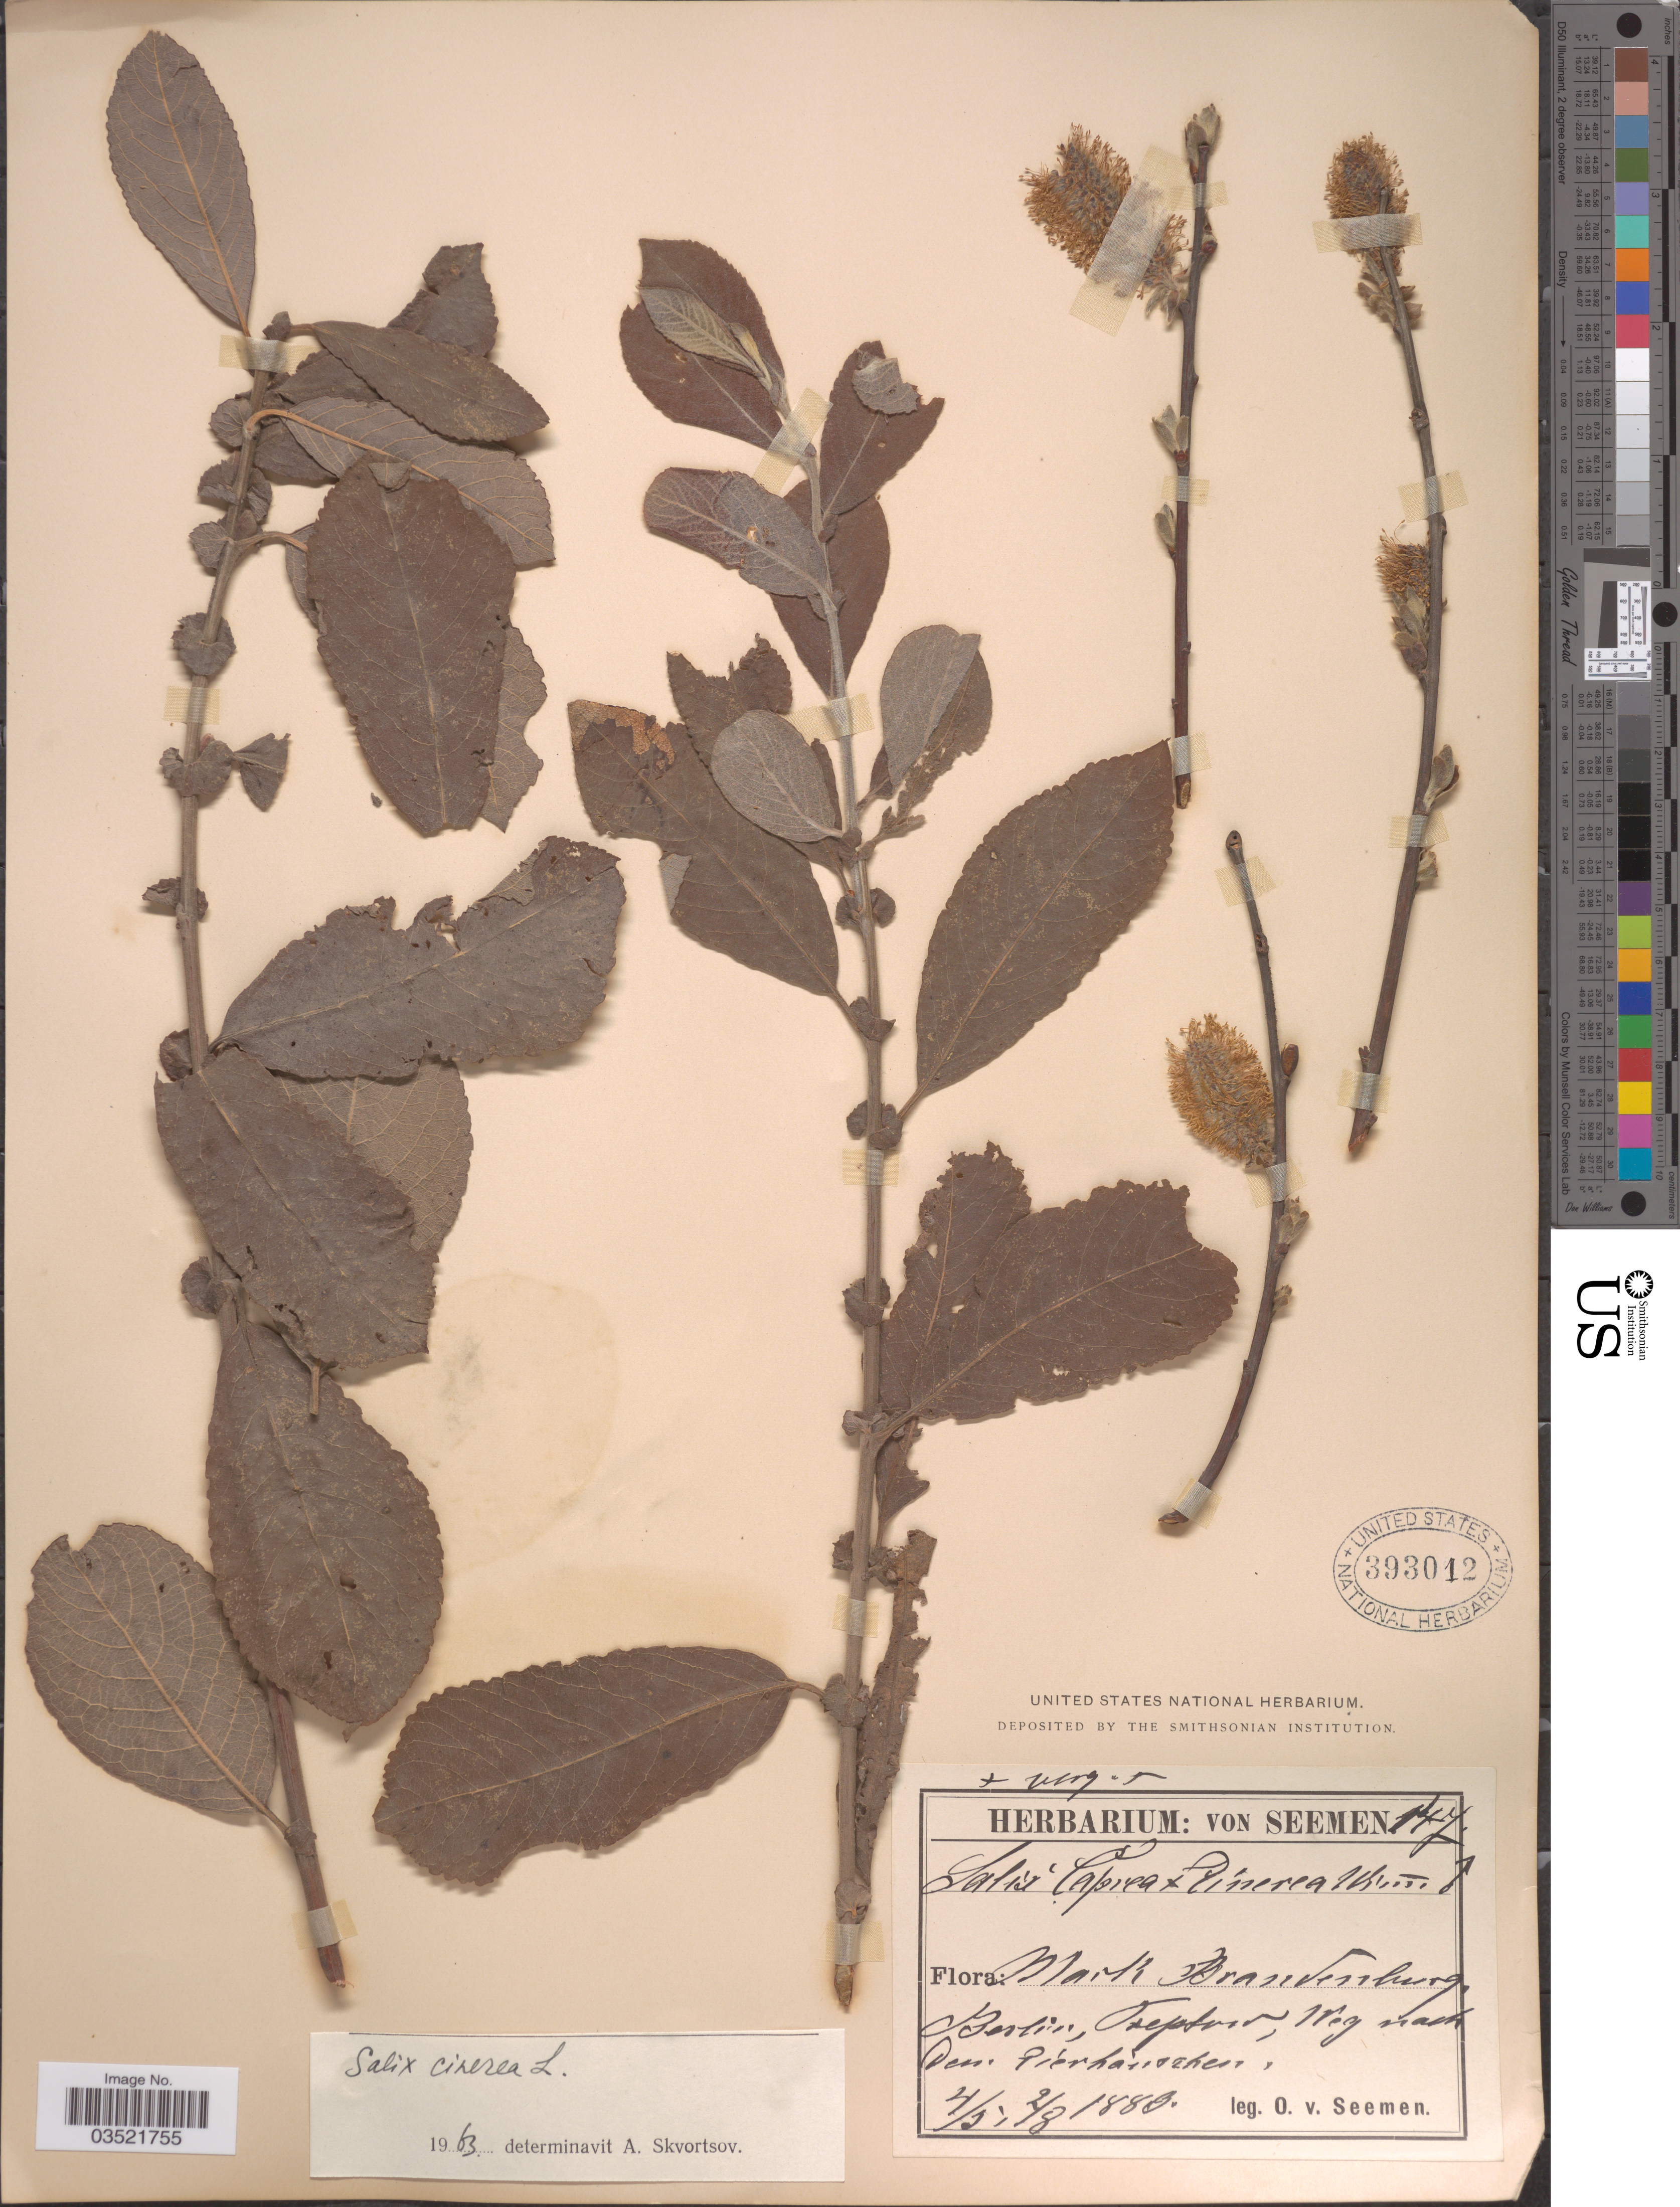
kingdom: Plantae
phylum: Tracheophyta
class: Magnoliopsida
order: Malpighiales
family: Salicaceae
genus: Salix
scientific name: Salix cinerea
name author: L.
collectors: K. O. von Seemen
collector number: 147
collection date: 1880-05-04/1880-08-02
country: Germany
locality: Mark Brandenburg, Berlin, Treptow, Weg nach dem Eierhauschen.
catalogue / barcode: US 393012